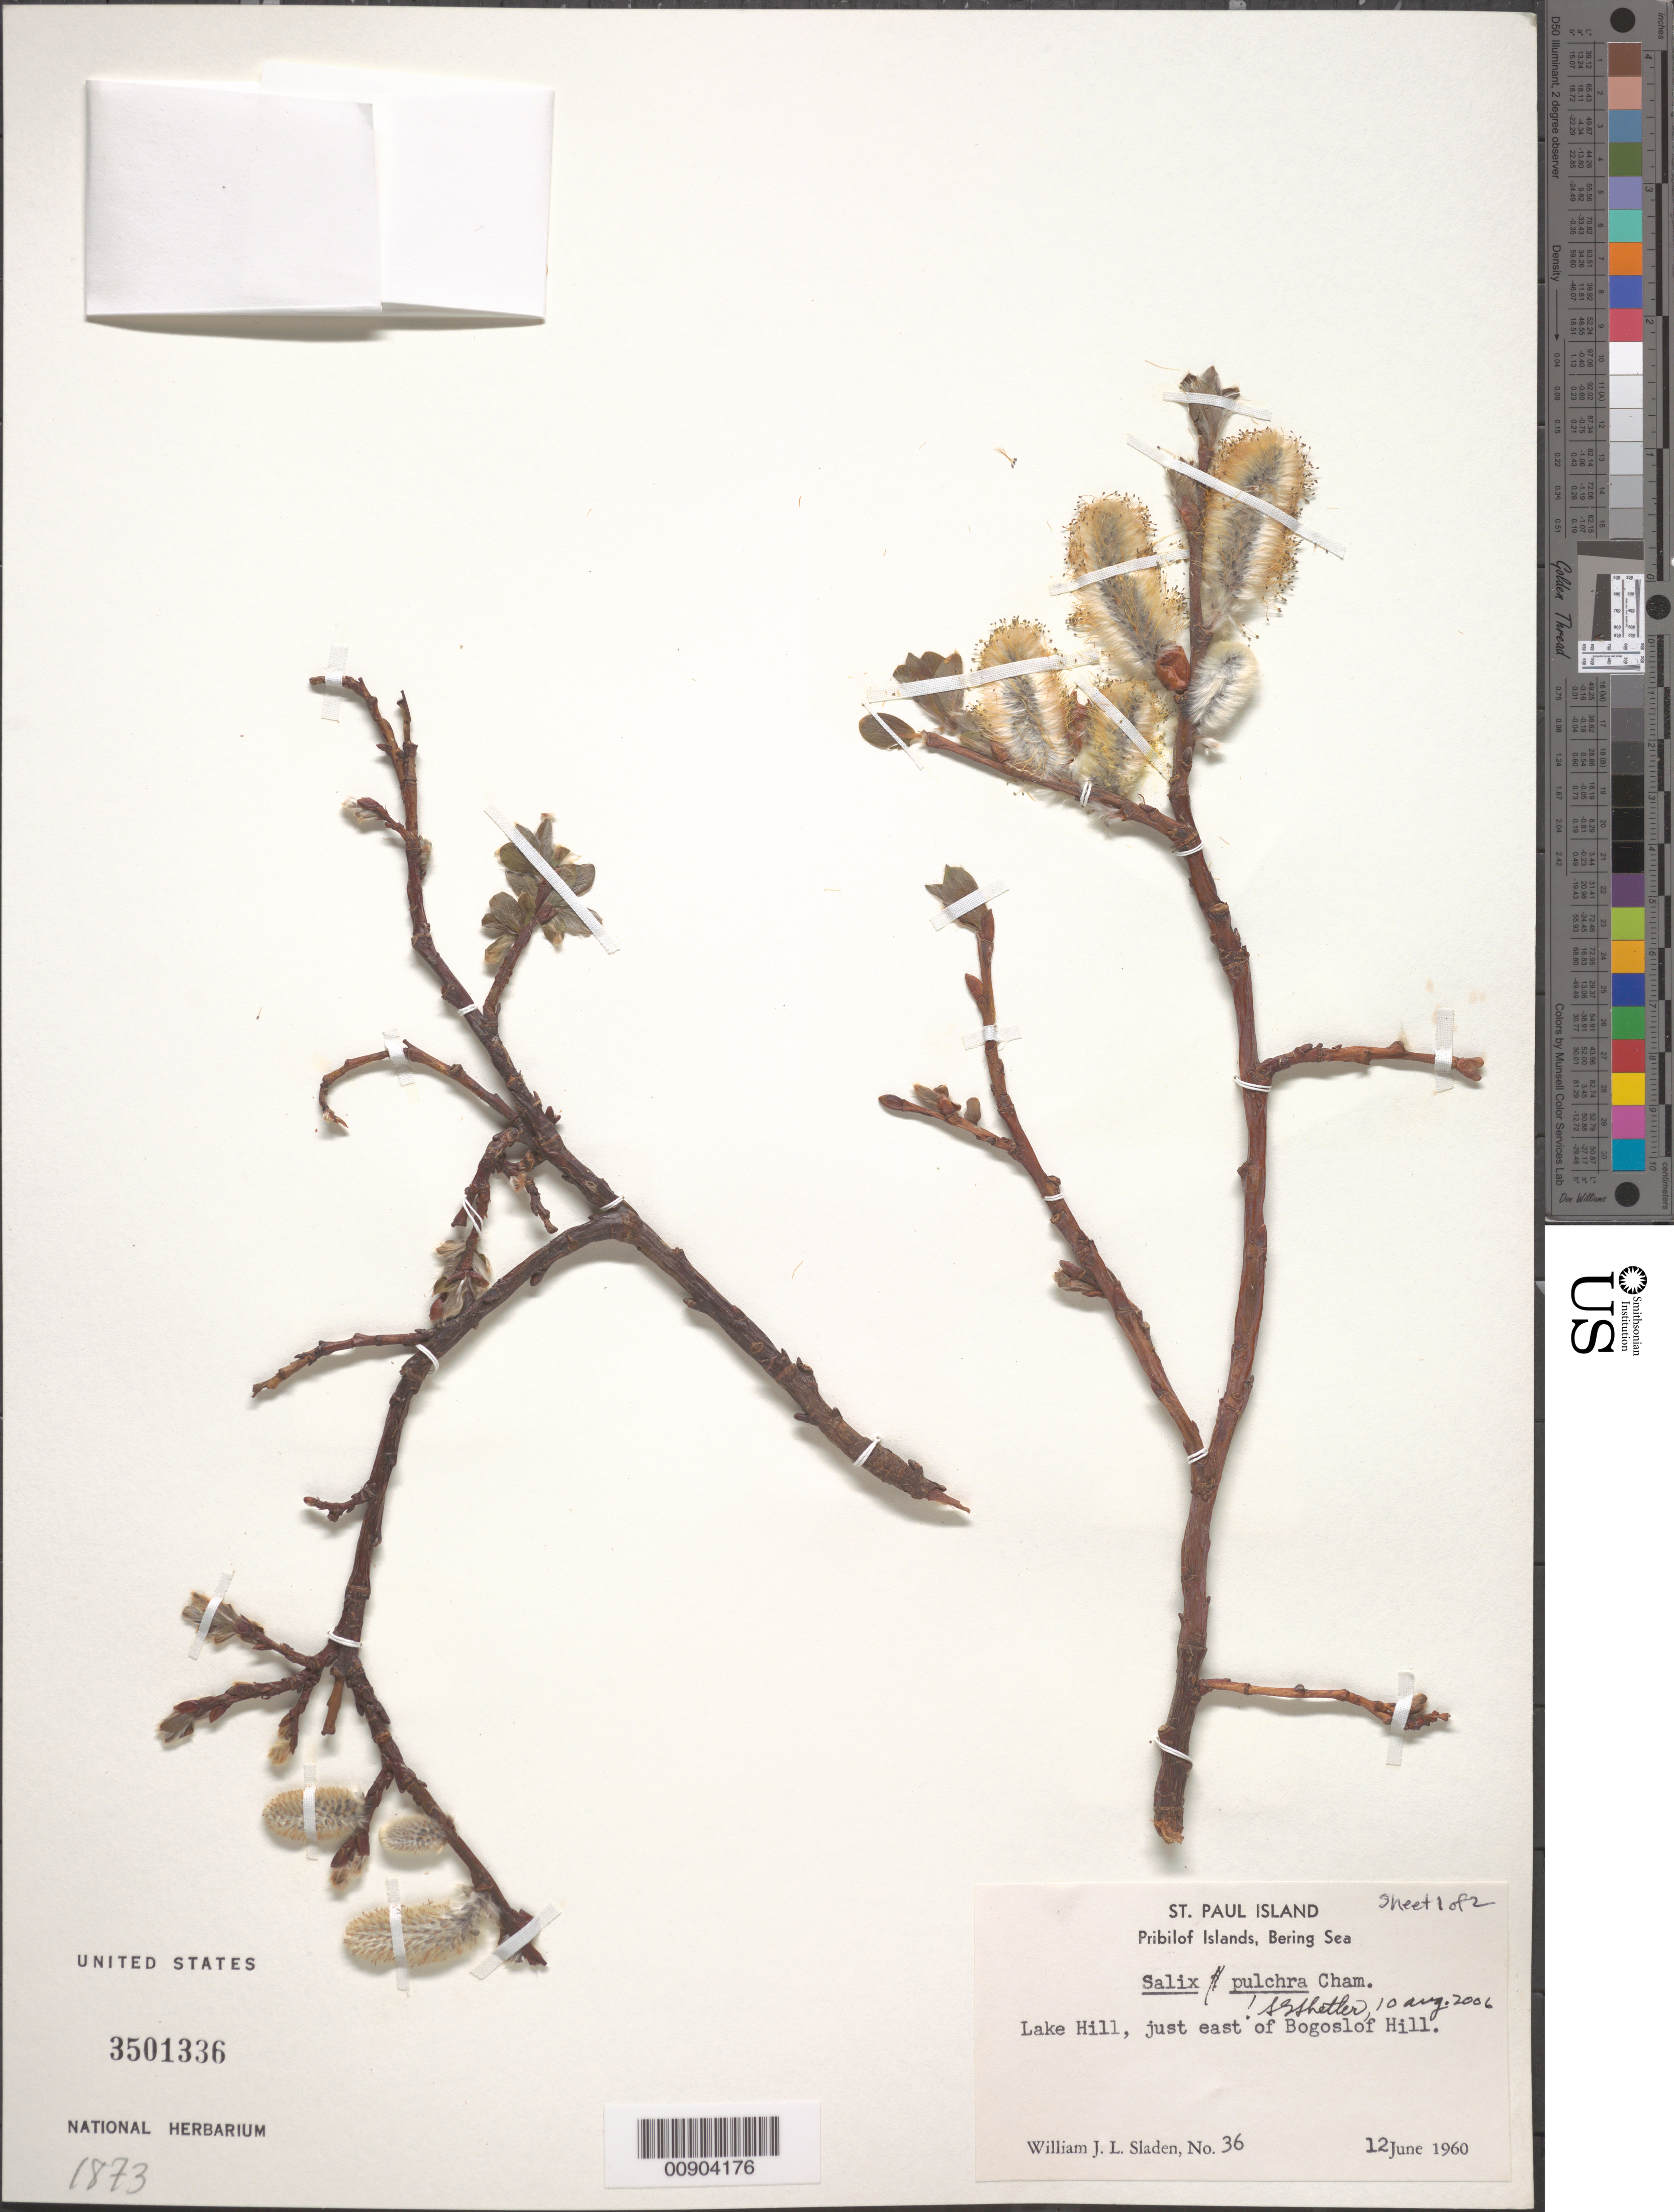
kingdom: Plantae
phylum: Tracheophyta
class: Magnoliopsida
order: Malpighiales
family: Salicaceae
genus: Salix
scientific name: Salix pulchra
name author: Cham.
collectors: W. Sladen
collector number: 36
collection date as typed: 12 Jun 1960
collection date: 1960-06-12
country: United States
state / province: Alaska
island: St. Paul Island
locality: Lake Hill, just east of Bogoslof Hill., Bering Sea, Pribilof Islands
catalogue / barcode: US 3501336